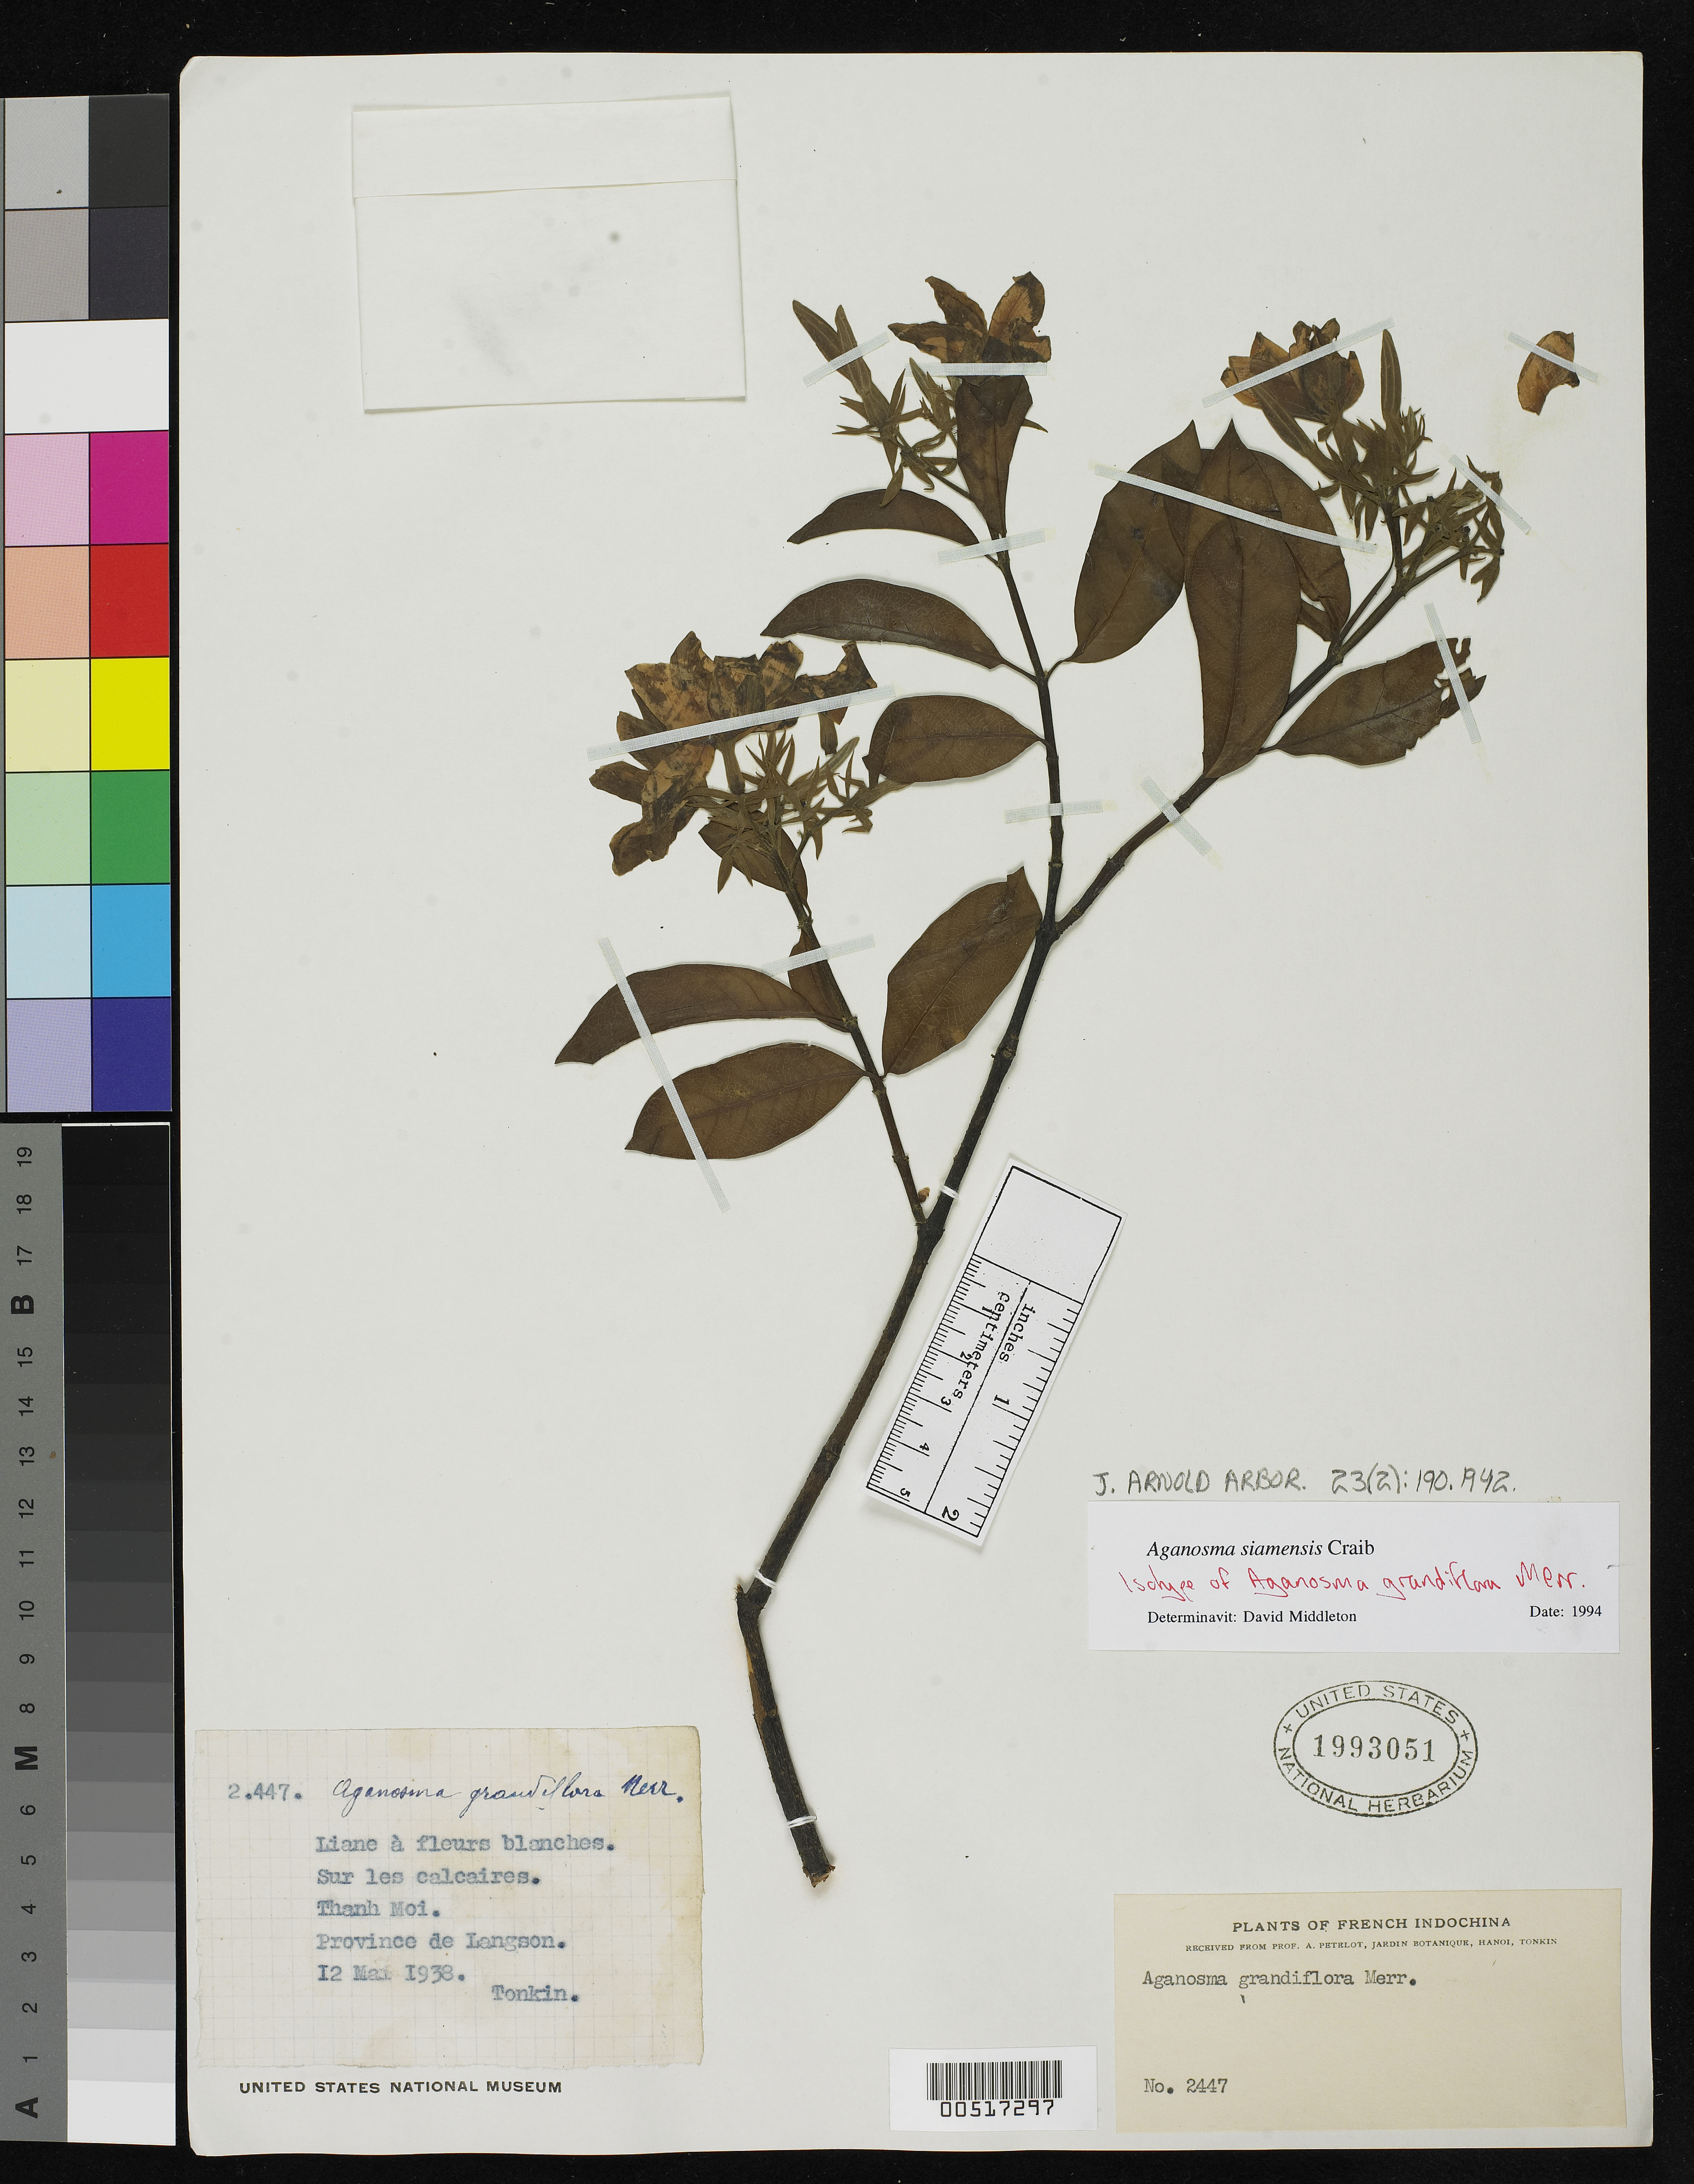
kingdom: Plantae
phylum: Tracheophyta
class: Magnoliopsida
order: Gentianales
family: Apocynaceae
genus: Aganosma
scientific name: Aganosma grandiflora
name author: Merr.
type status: Isotype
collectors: A. Petelot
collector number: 2447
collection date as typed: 12 May 1938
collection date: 1938-05-12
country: Vietnam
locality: Province de Langson, than Moi, Sur les Calcaires.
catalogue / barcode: US 1993051